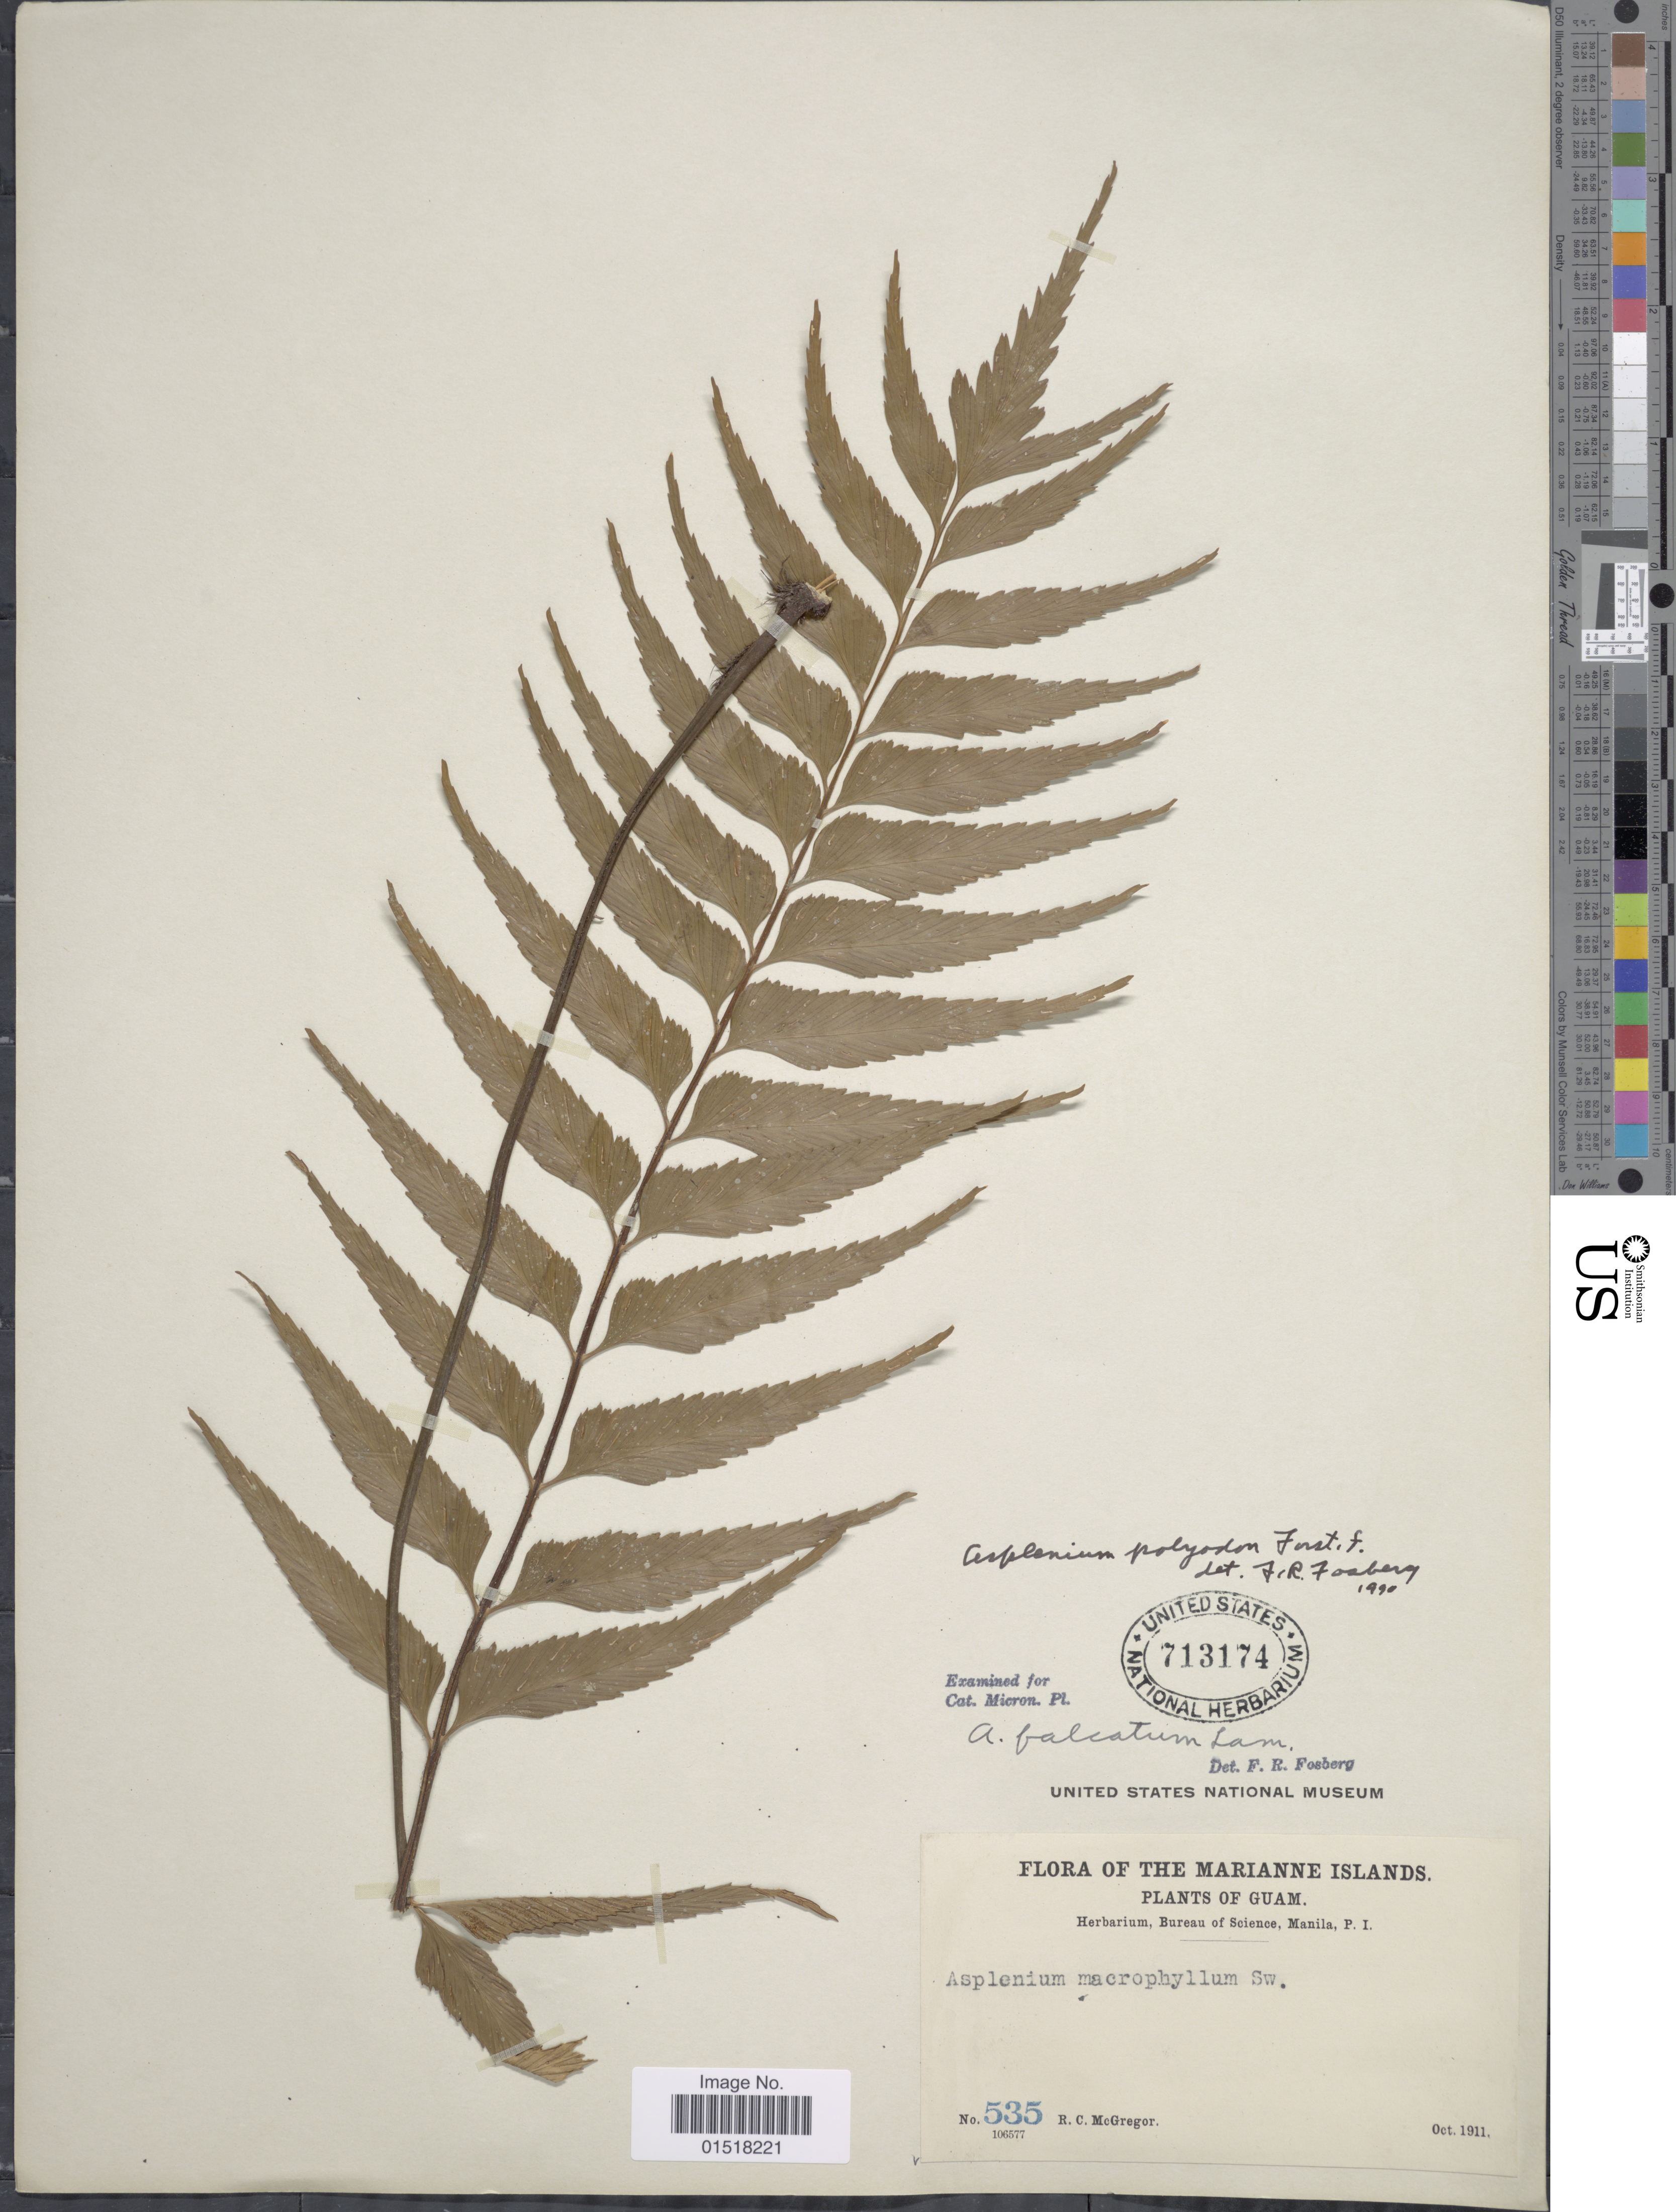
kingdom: Plantae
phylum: Tracheophyta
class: Polypodiopsida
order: Polypodiales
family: Aspleniaceae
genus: Asplenium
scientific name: Asplenium polyodon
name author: G. Forst.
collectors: R. C. McGregor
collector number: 535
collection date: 1911-10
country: Guam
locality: Marianne Islands. Guam.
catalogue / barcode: US 713174